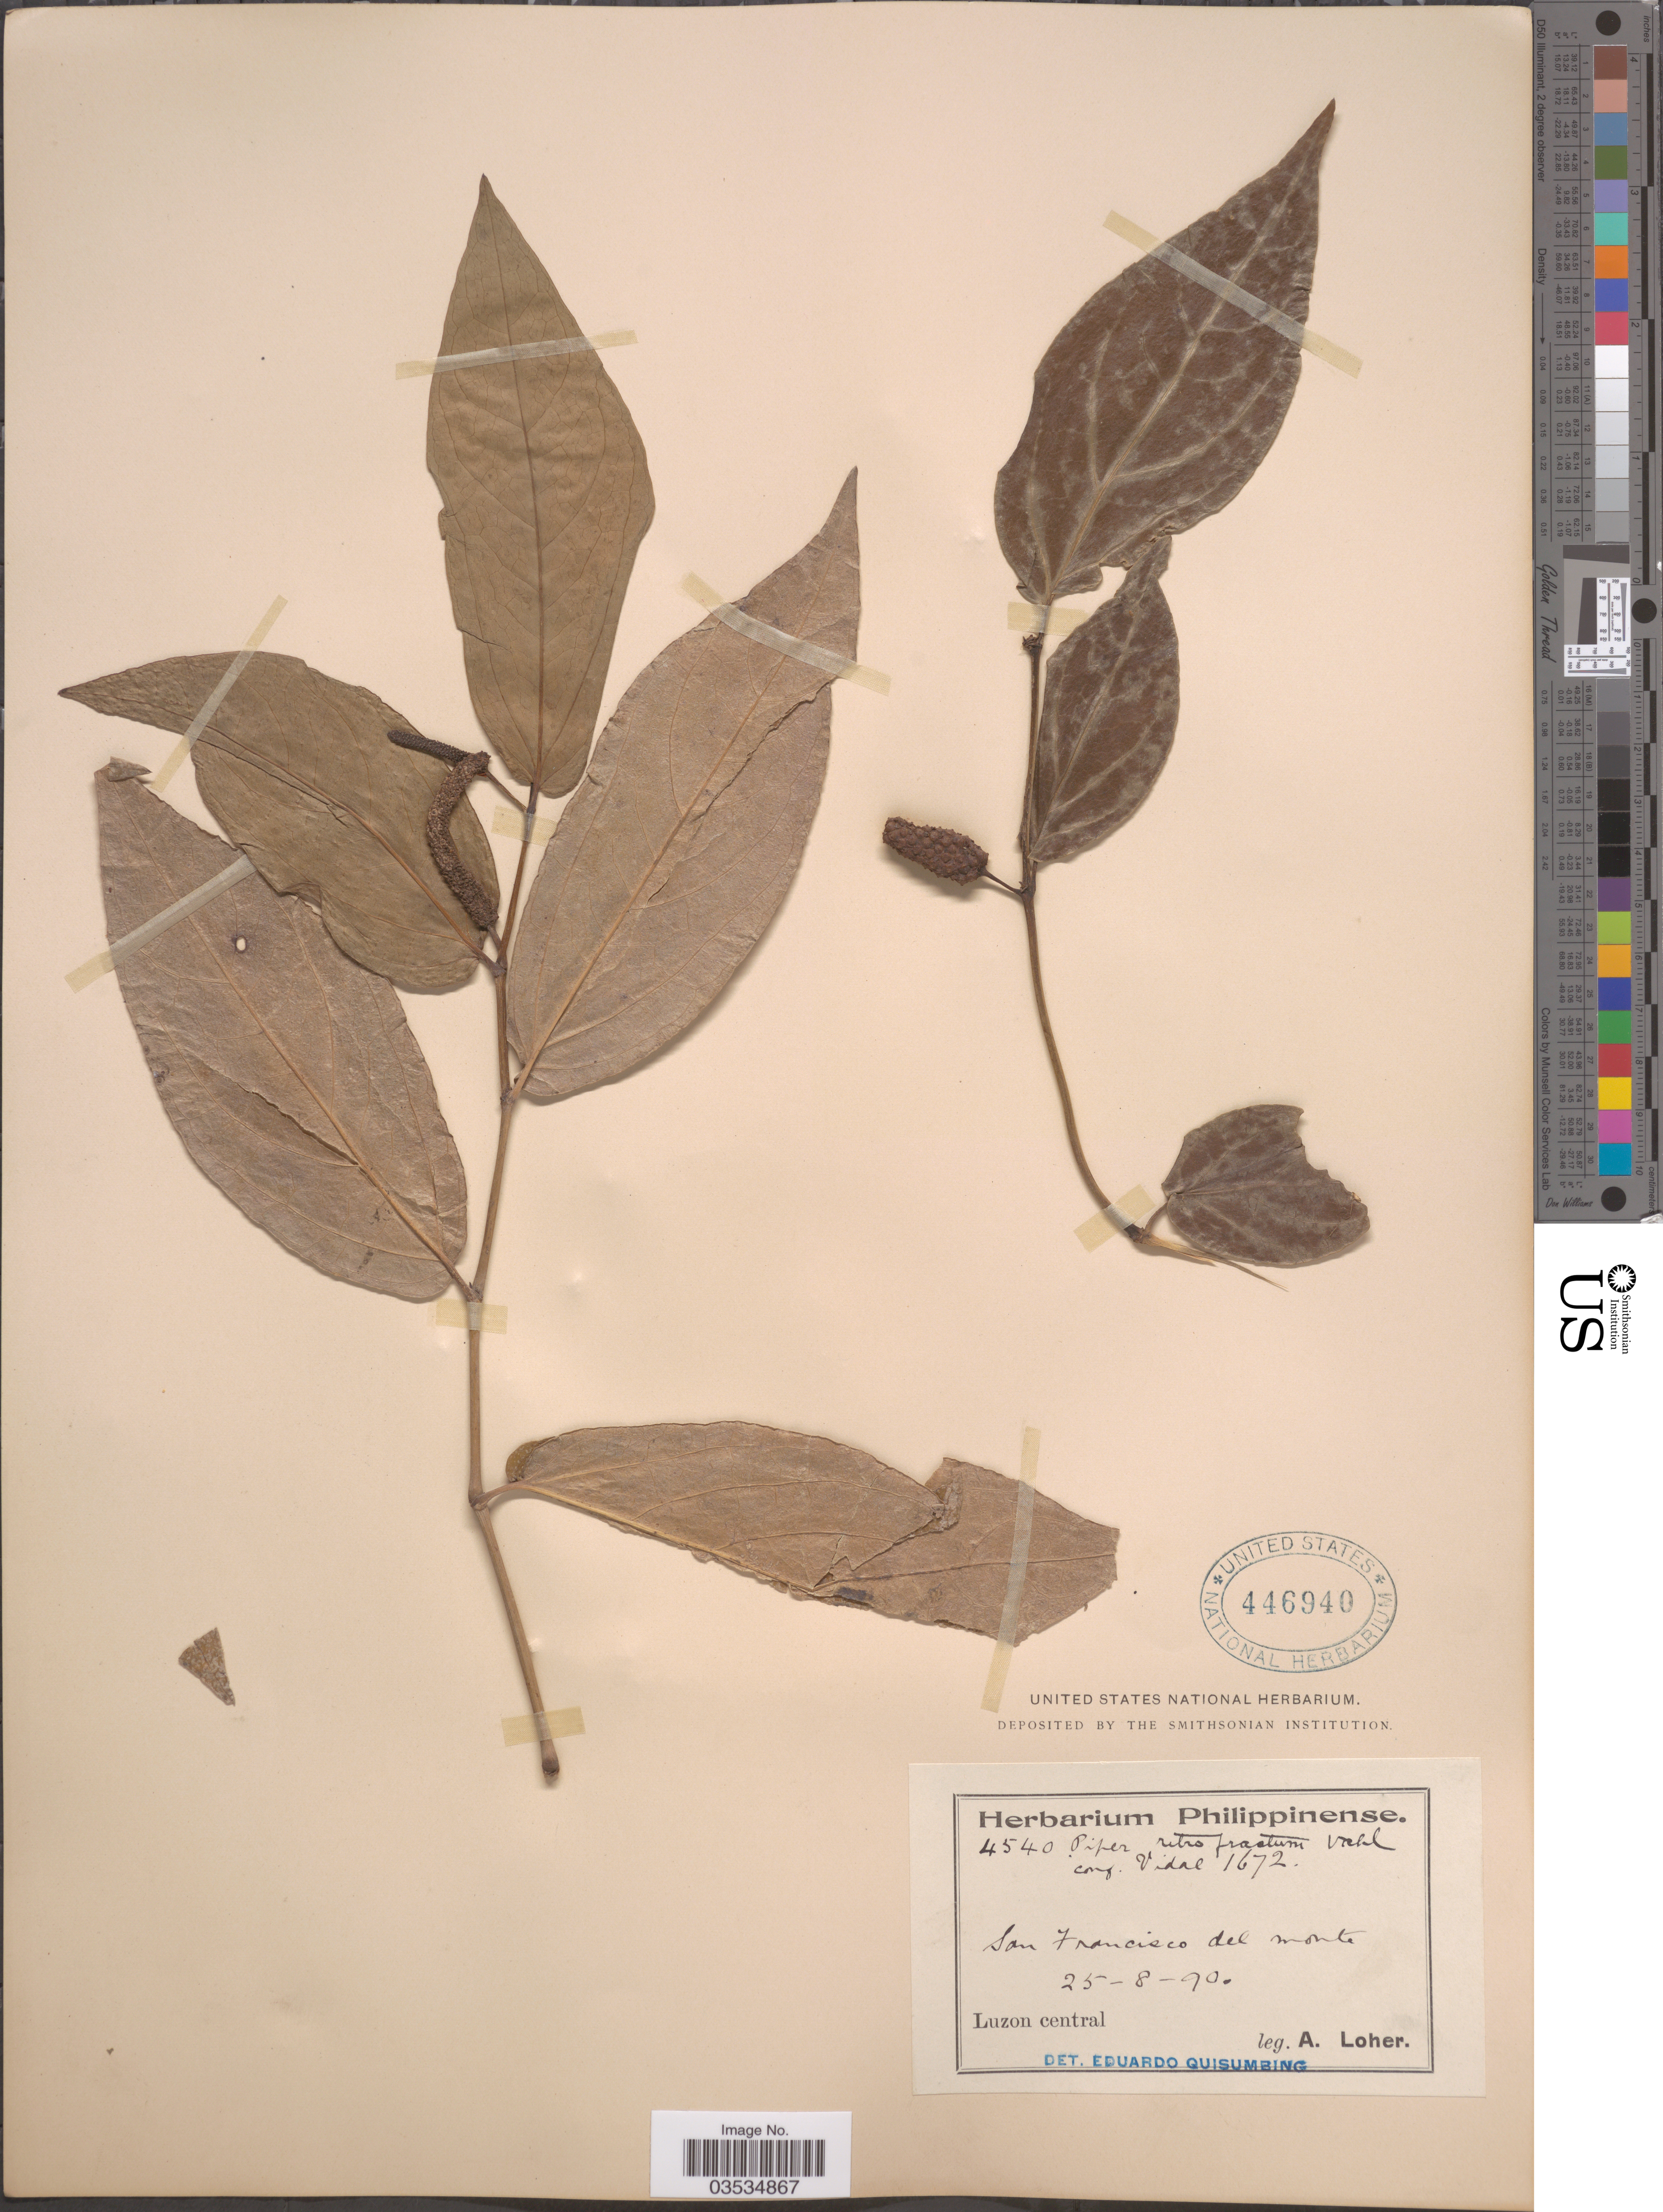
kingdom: Plantae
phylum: Tracheophyta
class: Magnoliopsida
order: Piperales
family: Piperaceae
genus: Piper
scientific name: Piper retrofractum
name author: Vahl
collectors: A. Loher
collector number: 4540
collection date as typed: Transcribed d/m/y: 25/8/90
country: Philippines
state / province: Central Luzon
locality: San Francisco del Monte. Luzon central.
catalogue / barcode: US 446940